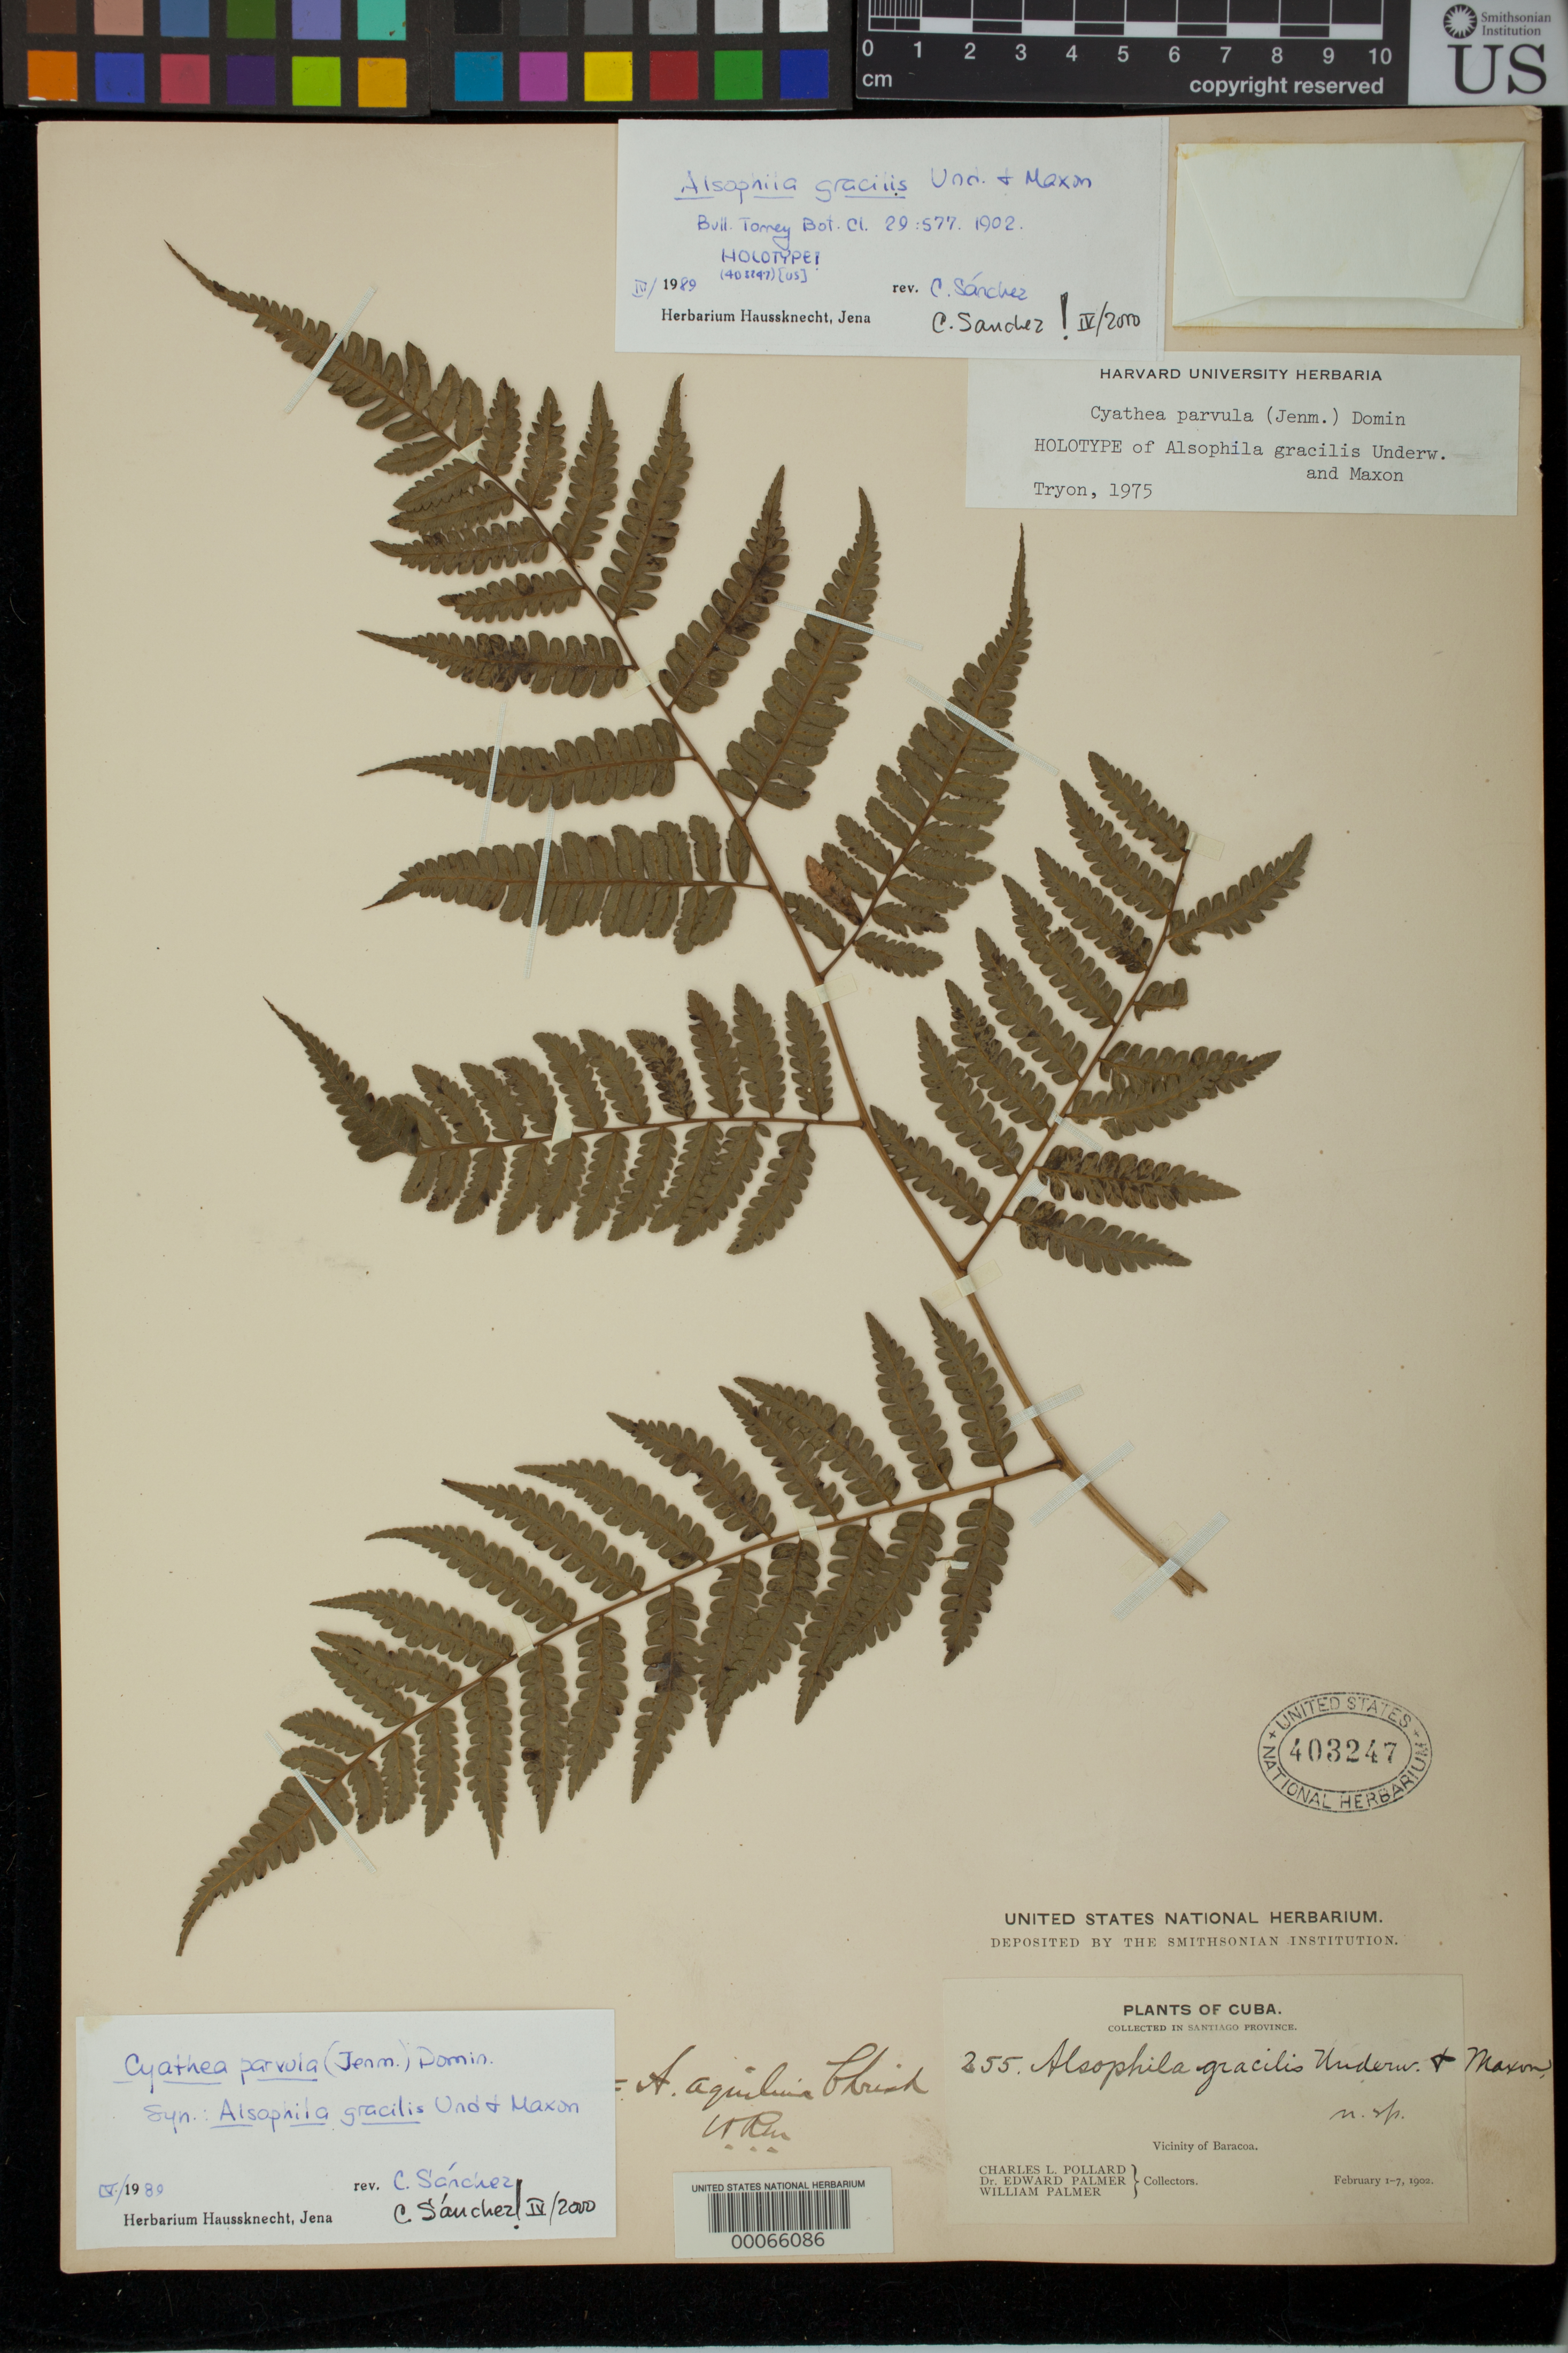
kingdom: Plantae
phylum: Tracheophyta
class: Polypodiopsida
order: Cyatheales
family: Cyatheaceae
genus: Alsophila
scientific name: Alsophila gracilis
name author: Underw. & Maxon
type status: Holotype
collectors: C. L. Pollard, E. Palmer & W. Palmer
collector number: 255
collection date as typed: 01 Feb 1902 to 07 Feb 1902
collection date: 1902-02-01/1902-02-07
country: Cuba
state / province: Santiago de Cuba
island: Greater Antilles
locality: Vicinity of Baracoa.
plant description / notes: Protologue, "The species is founded upon sheets no. 403248 and no. 403247 in the U.S. National Herbarium" [annotations accept as holotype on 2 sheets, rather than as syntypes]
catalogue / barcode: US 403247